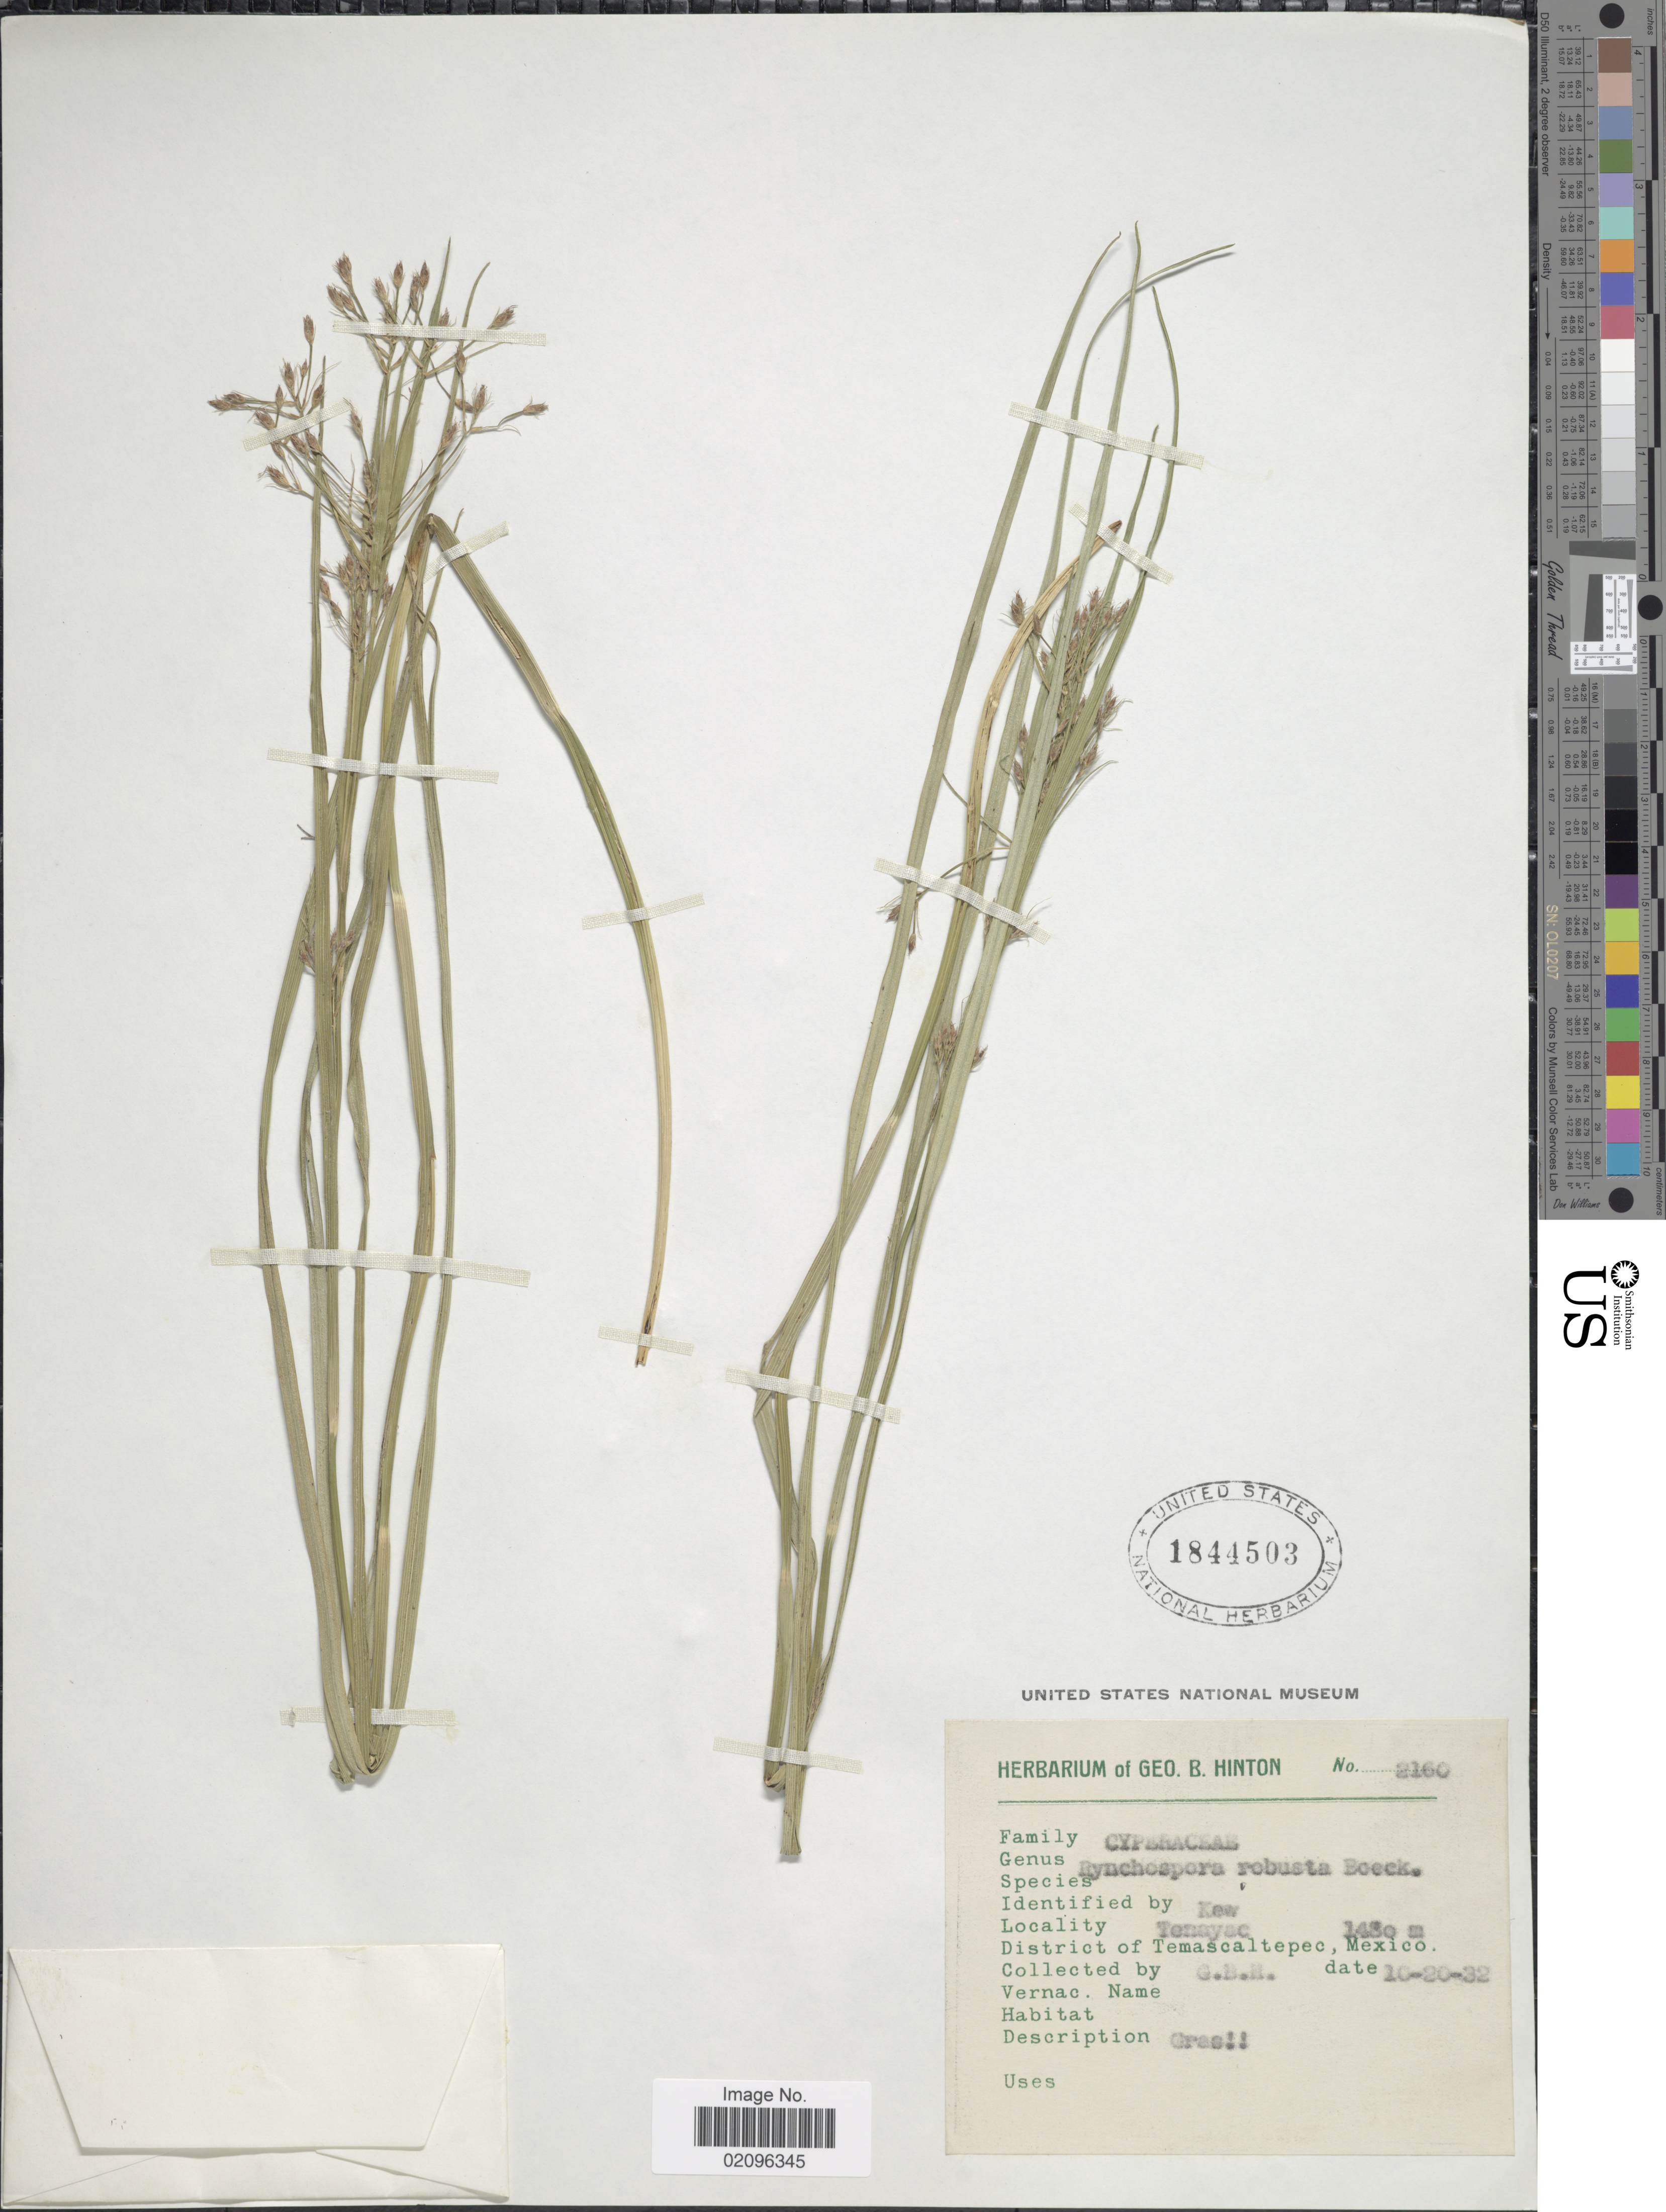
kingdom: Plantae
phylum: Tracheophyta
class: Liliopsida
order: Poales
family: Cyperaceae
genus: Rhynchospora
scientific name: Rhynchospora robusta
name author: (Kunth) Boeckeler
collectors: G. B. Hinton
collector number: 2160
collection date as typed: Transcribed d/m/y: 20/10/32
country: Mexico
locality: Tenayac, Temascaltepec, Mexico.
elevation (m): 1430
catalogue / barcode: US 1844503